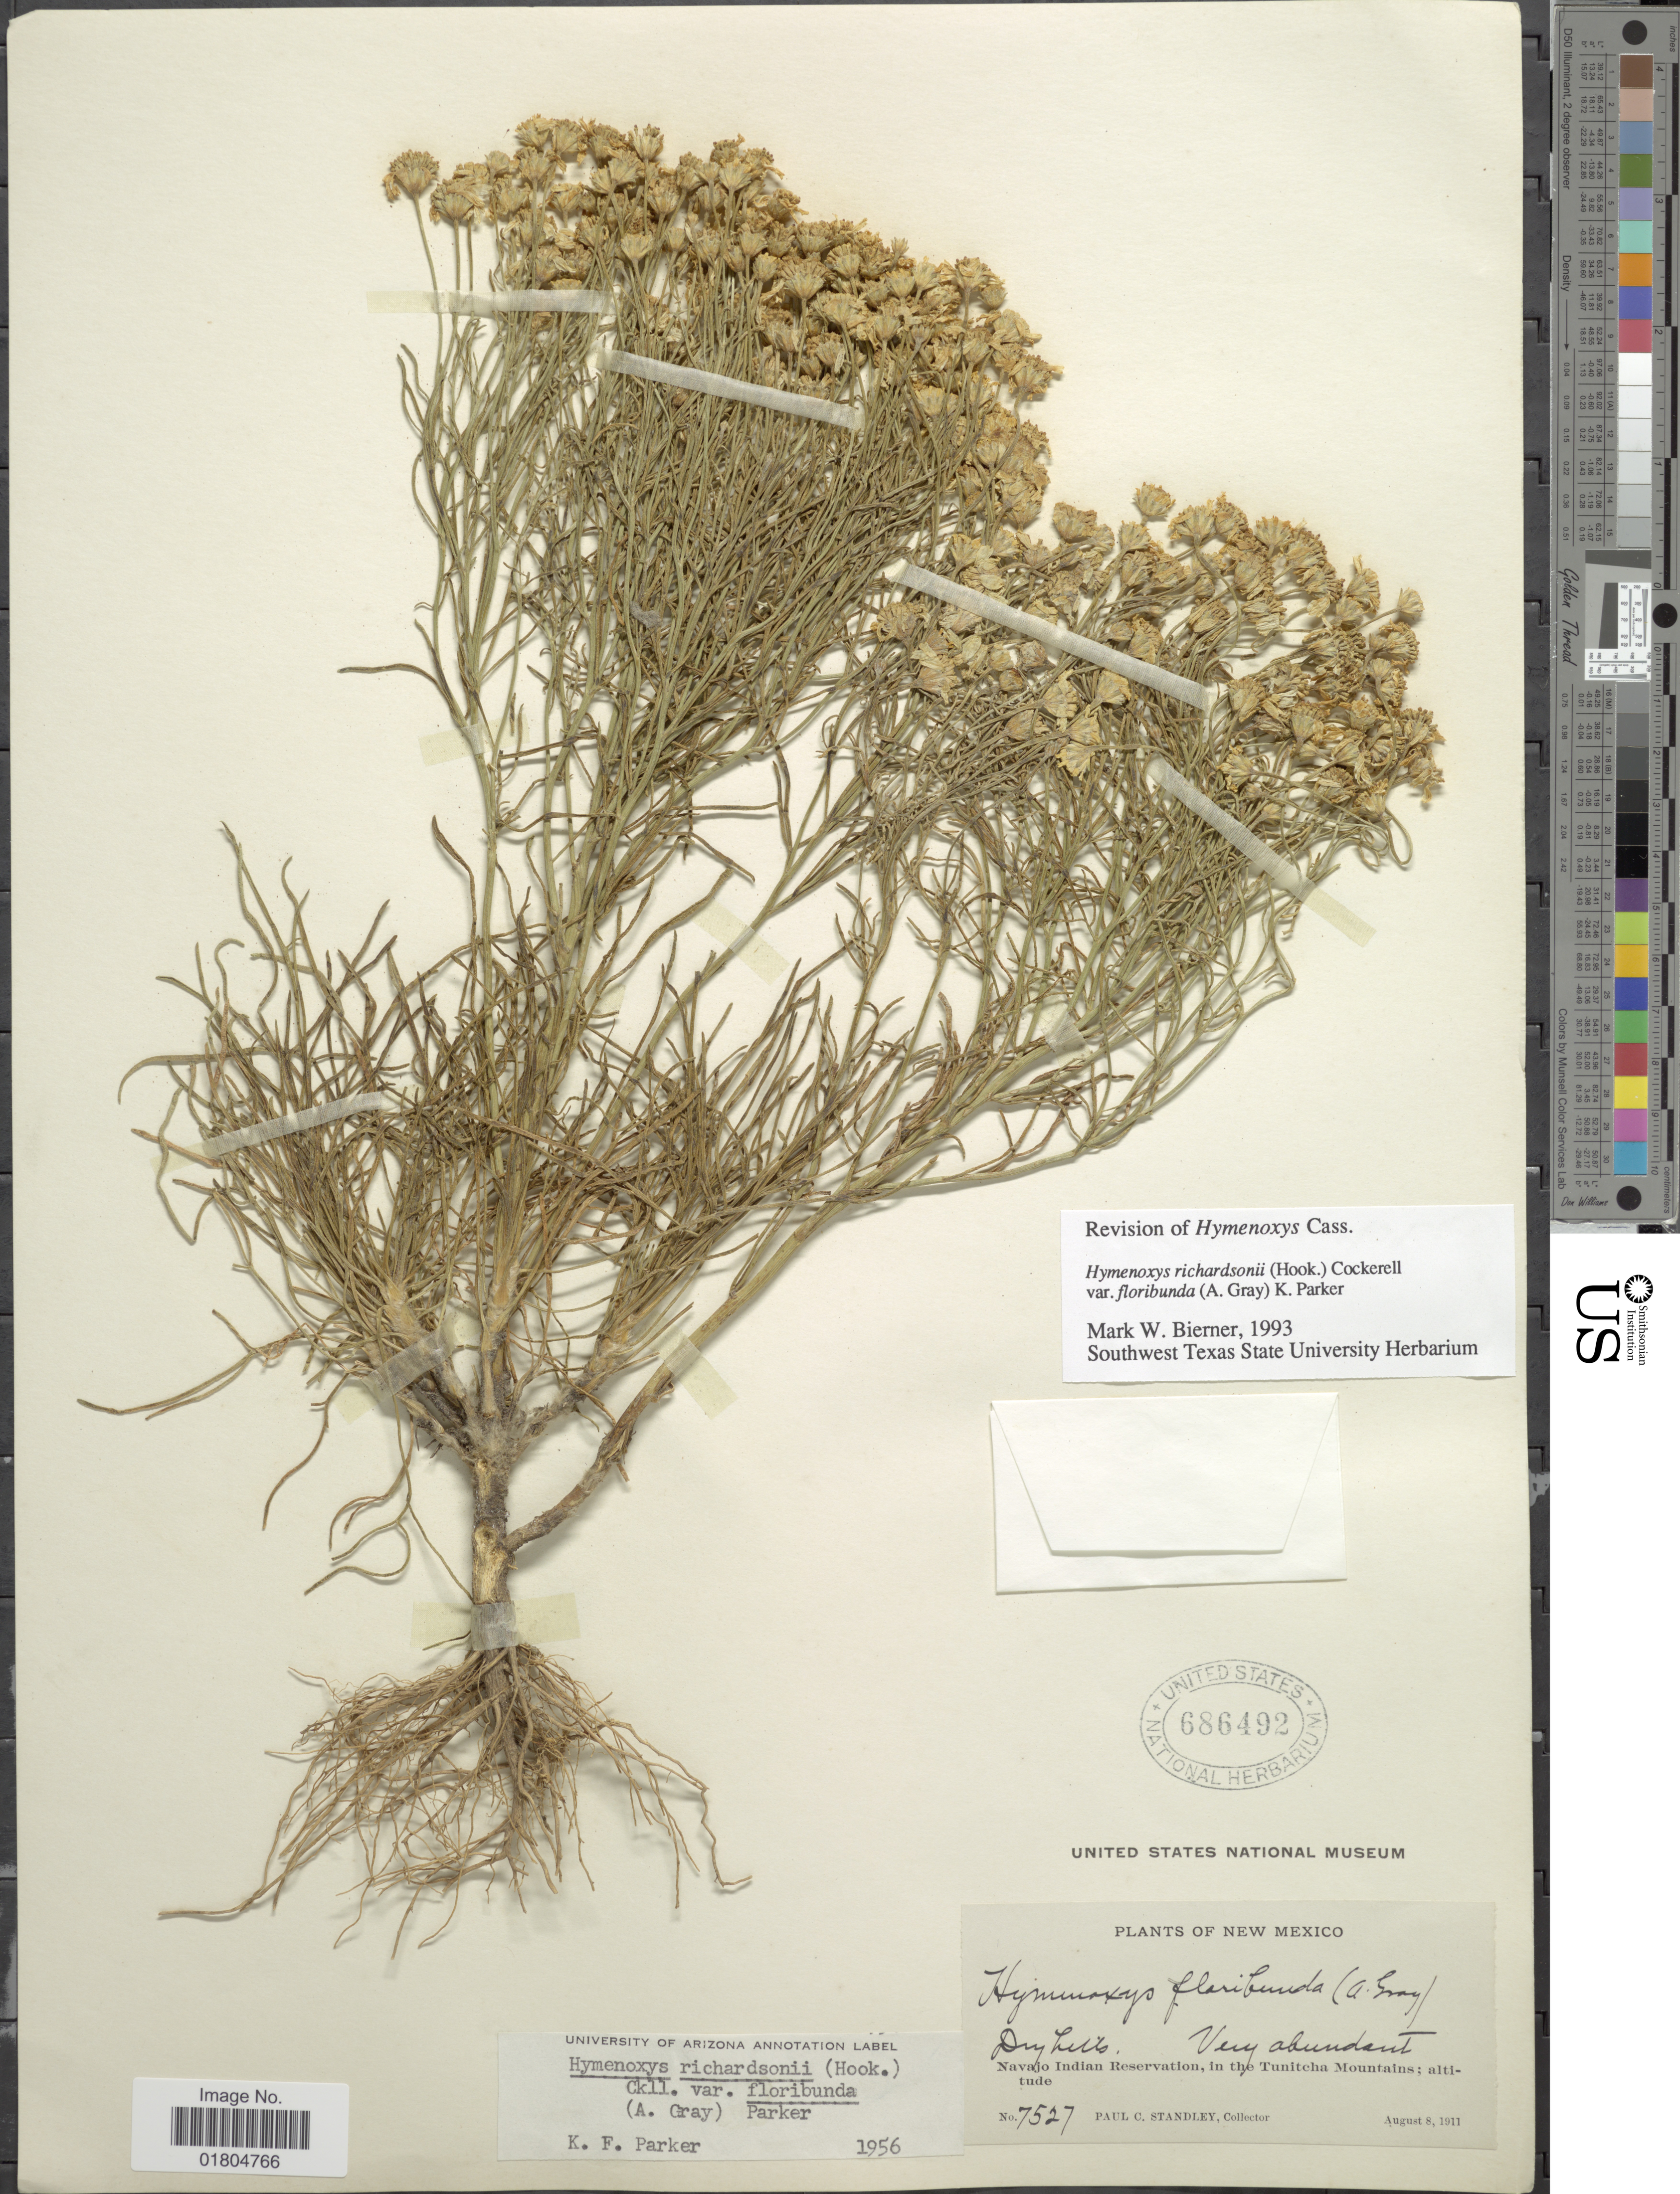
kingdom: Plantae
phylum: Tracheophyta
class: Magnoliopsida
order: Asterales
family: Asteraceae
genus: Hymenoxys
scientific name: Hymenoxys richardsonii var. floribunda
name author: (A. Gray) K.F. Parker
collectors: P. C. Standley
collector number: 7527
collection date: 1911-08-08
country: United States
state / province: New Mexico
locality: Navajo Indian Reservation, in the Tunitcha Mountains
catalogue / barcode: US 686492